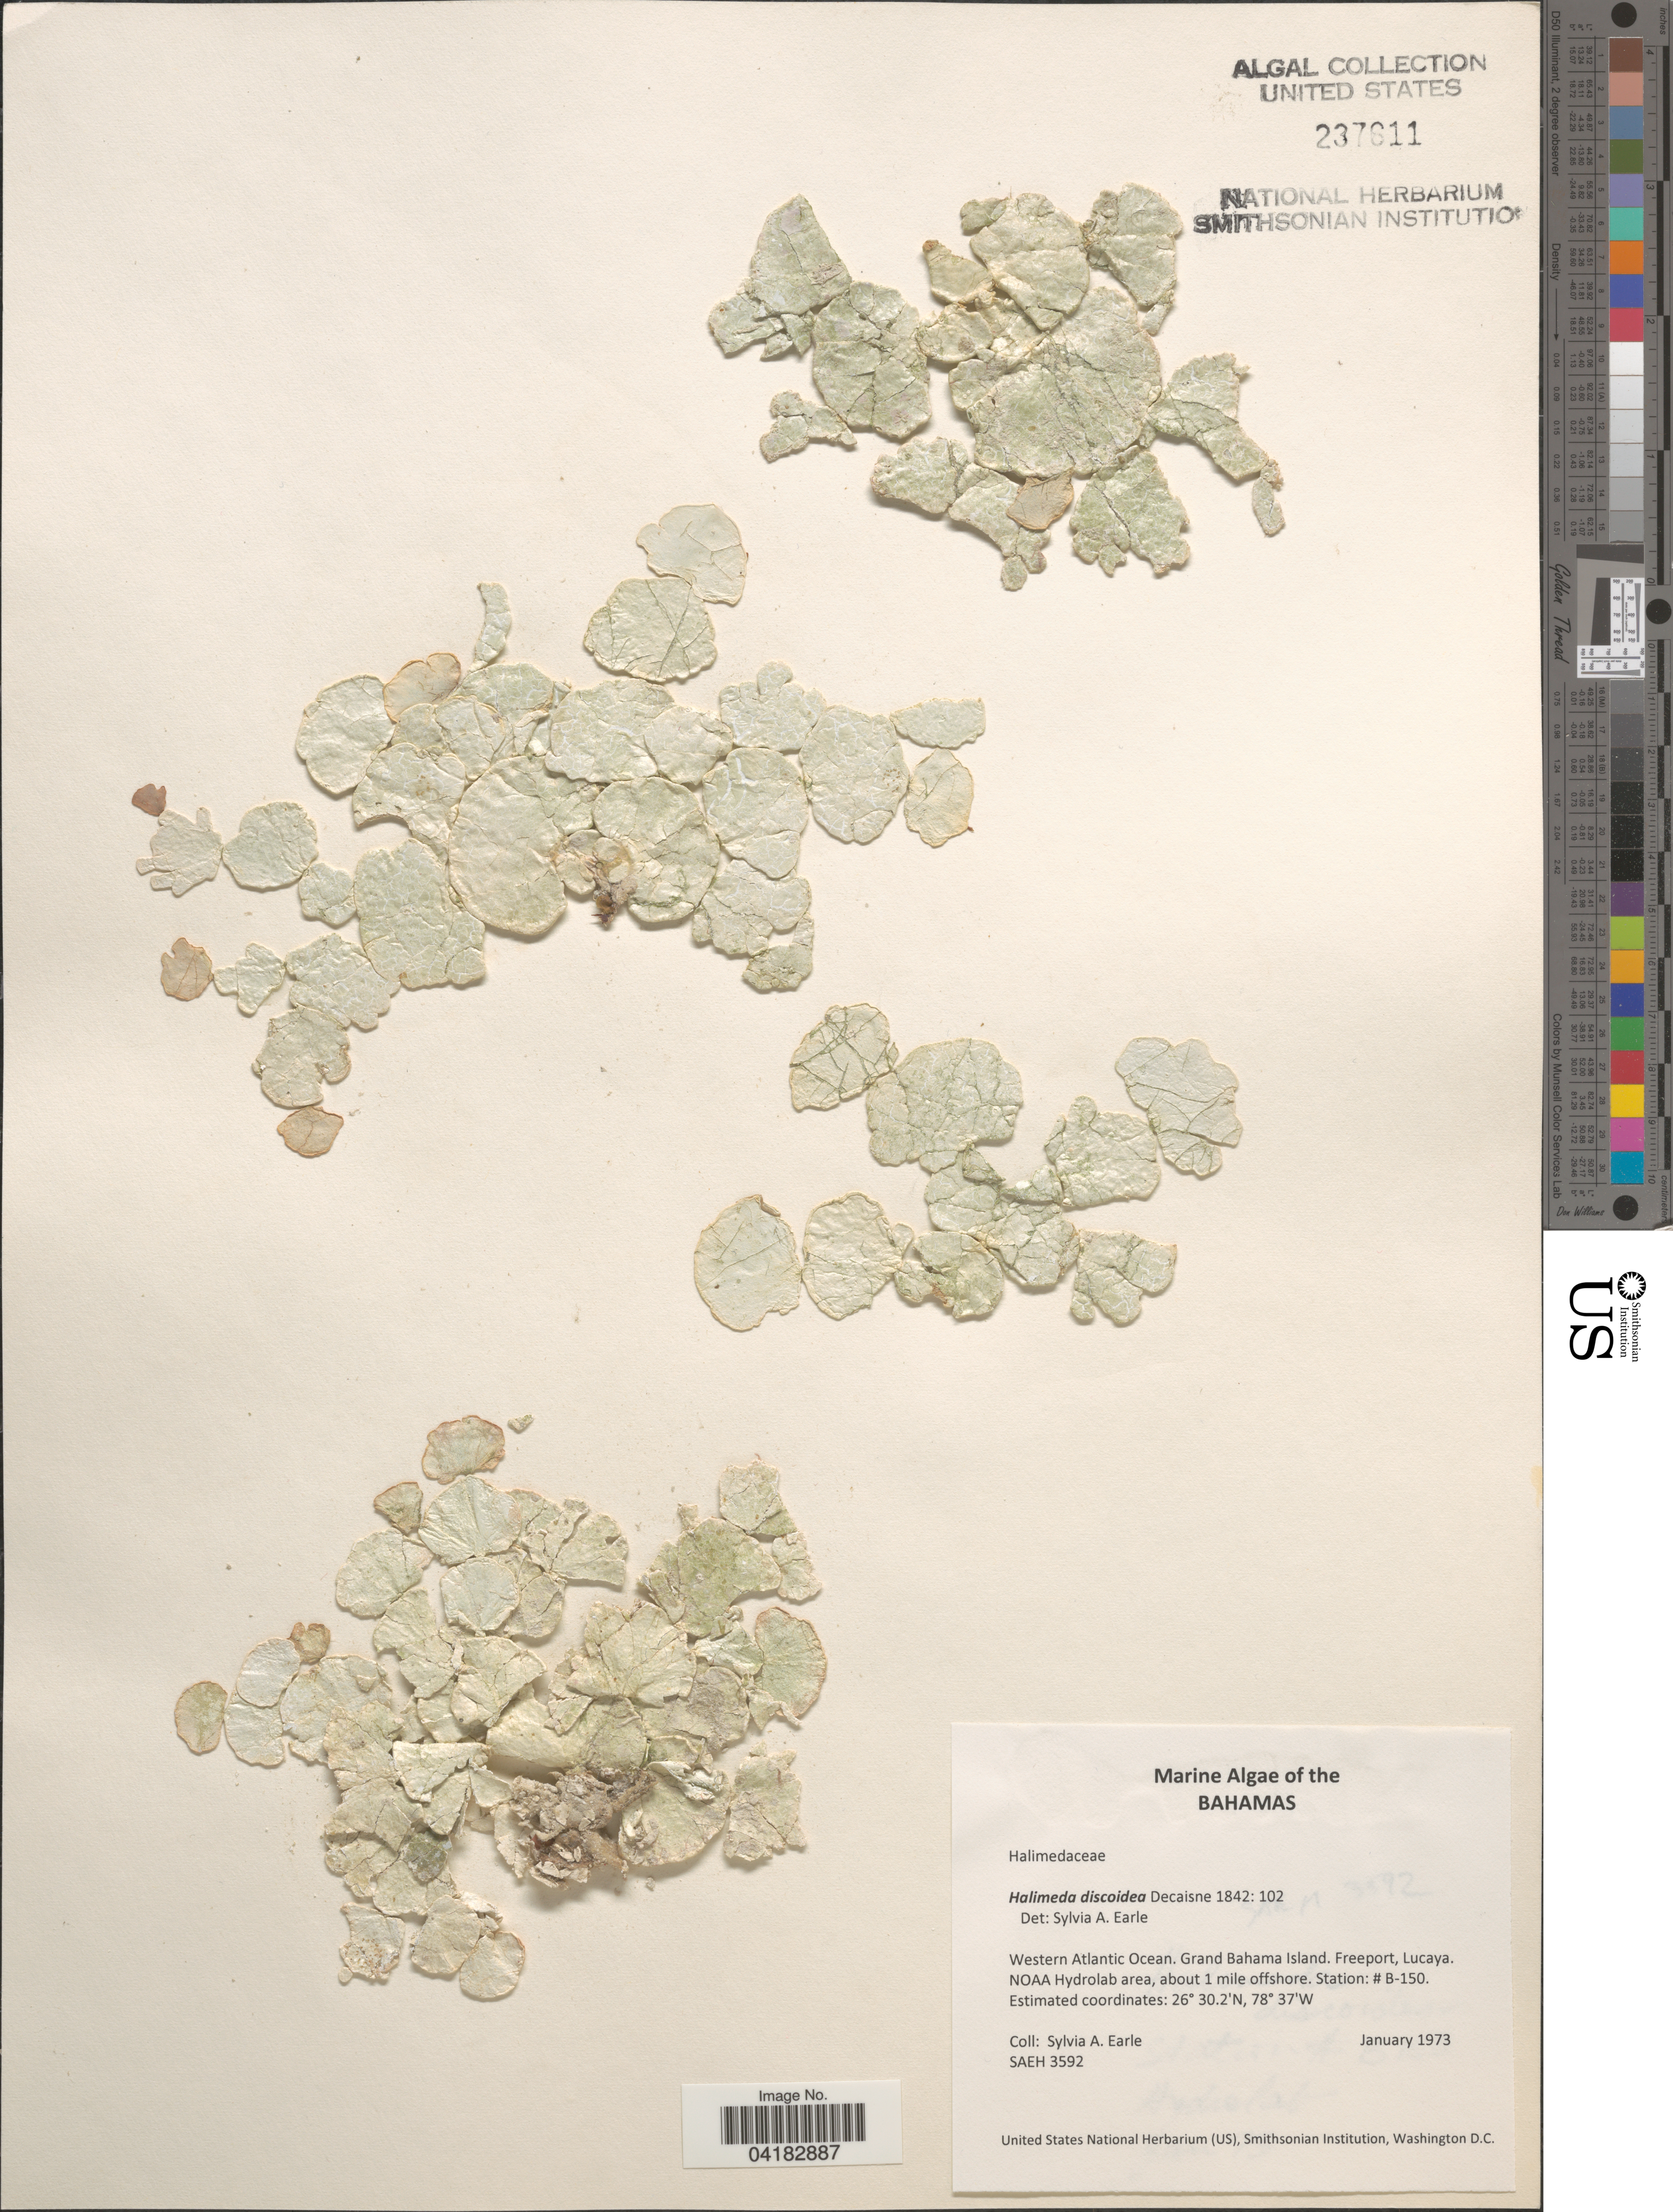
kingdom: Plantae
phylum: Chlorophyta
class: Ulvophyceae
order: Bryopsidales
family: Halimedaceae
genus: Halimeda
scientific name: Halimeda discoidea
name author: Decne.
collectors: S. A. Earle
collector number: SAEH3592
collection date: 1973-01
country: Bahamas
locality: Western Atlantic Ocean. Grand Bahama Island. Freeport, Lucaya. NOAA Hydrolab area, about 1 mile offshore. Station: # B-150.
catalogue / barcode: US 237611